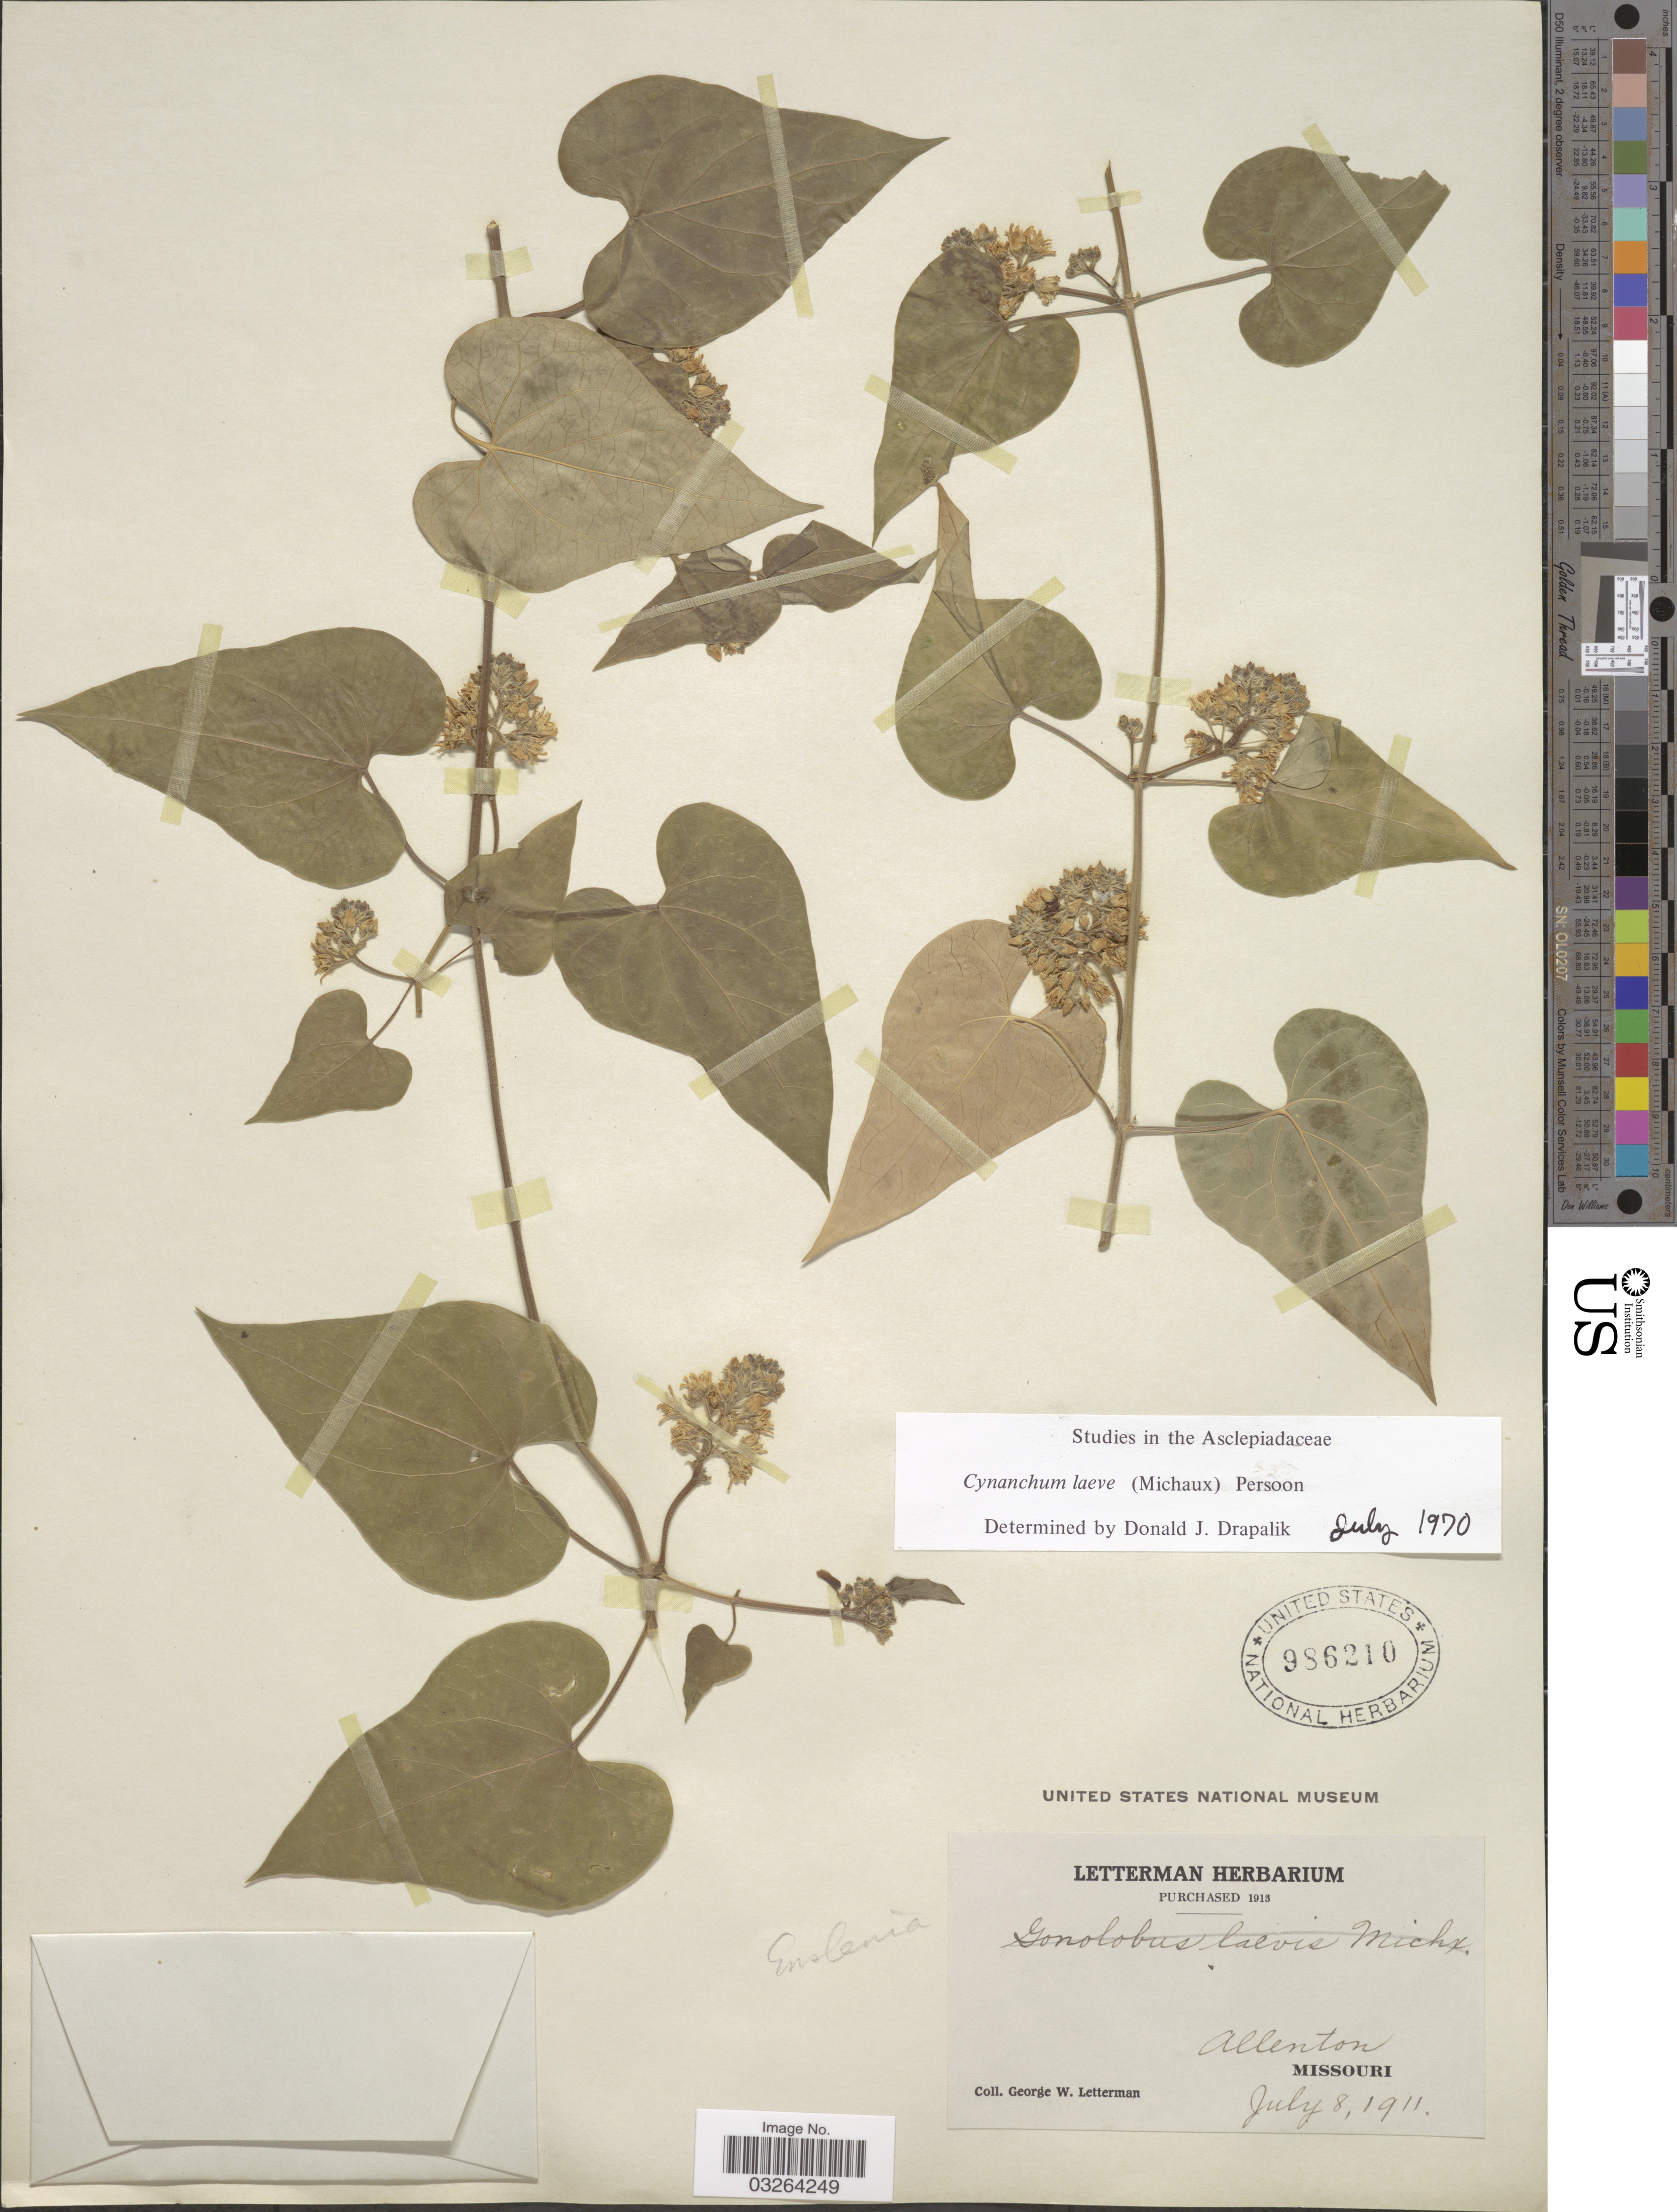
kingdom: Plantae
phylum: Tracheophyta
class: Magnoliopsida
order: Gentianales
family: Apocynaceae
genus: Cynanchum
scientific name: Cynanchum laeve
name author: (Michx.) Pers.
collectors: G. W. Letterman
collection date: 1911-07-08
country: United States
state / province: Missouri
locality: Allenton.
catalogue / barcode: US 986210